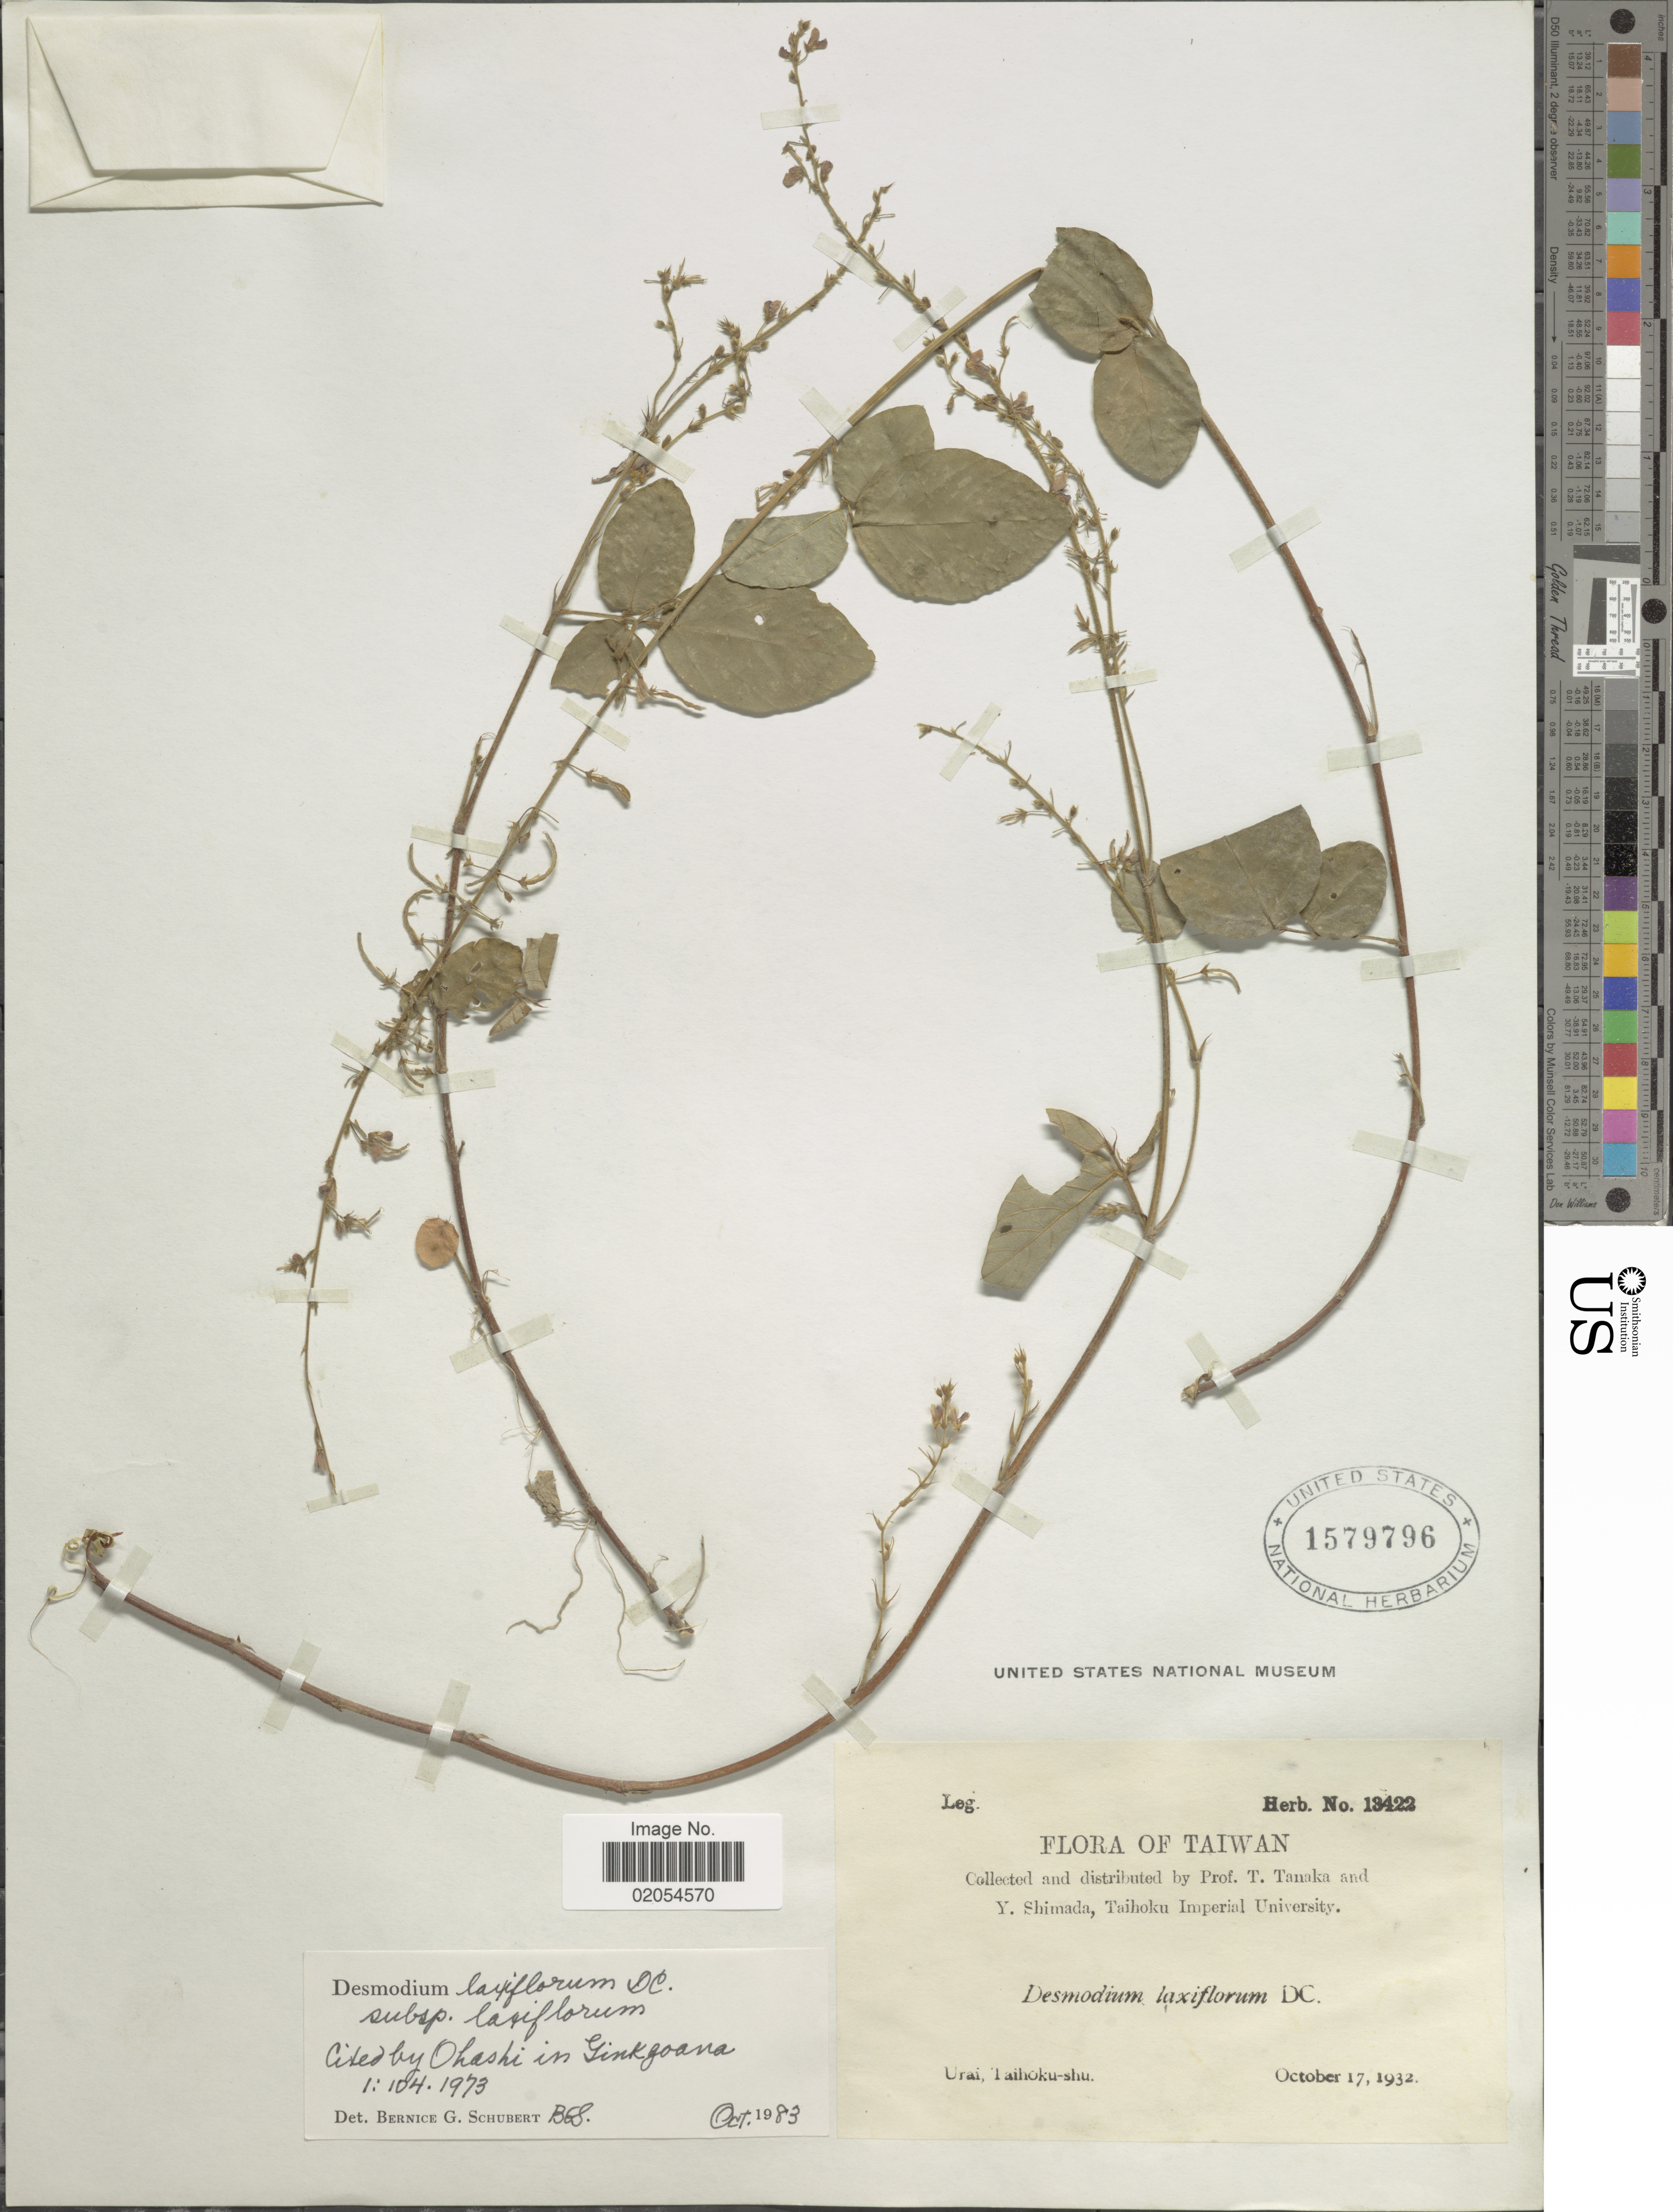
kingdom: Plantae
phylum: Tracheophyta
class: Magnoliopsida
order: Fabales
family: Fabaceae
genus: Sohmaea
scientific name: Sohmaea laxiflora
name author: (DC.) H. Ohashi & K. Ohashi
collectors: T. Tanaka & S. Shimada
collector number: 13422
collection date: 1932-10-17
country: Taiwan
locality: Urai, Taihoku-shu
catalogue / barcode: US 1579796